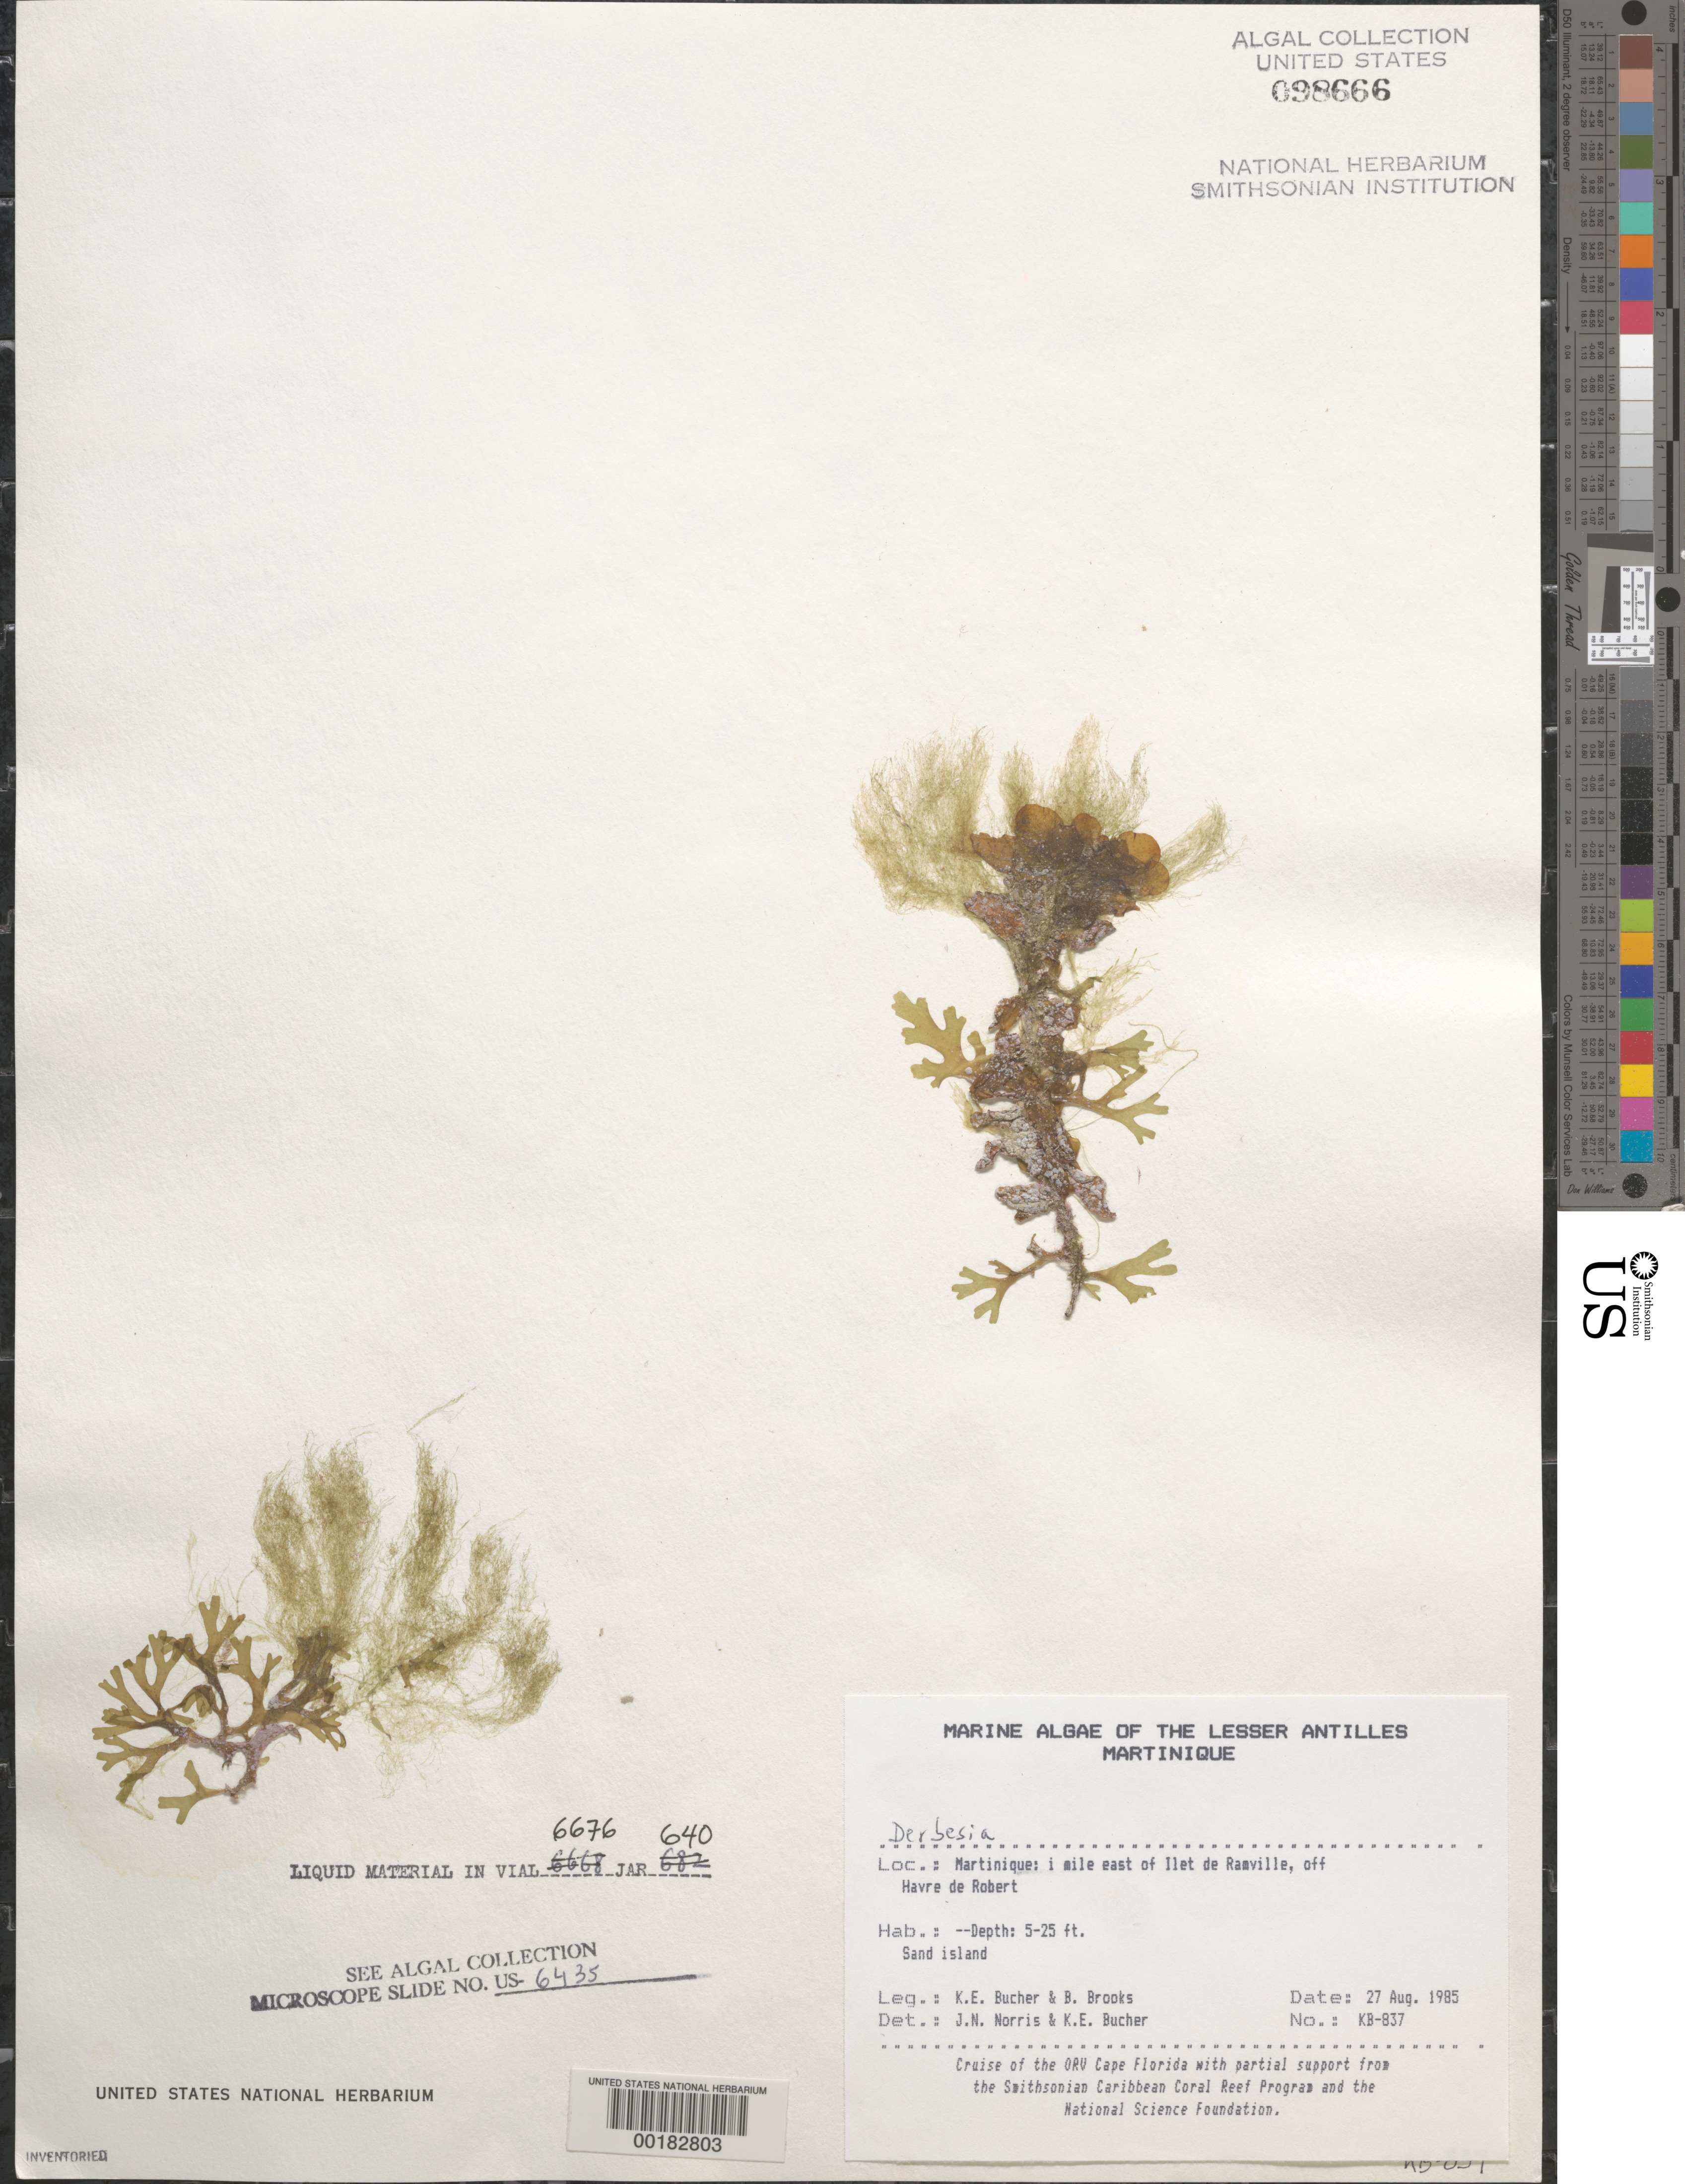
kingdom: Plantae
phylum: Chlorophyta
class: Ulvophyceae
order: Bryopsidales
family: Derbesiaceae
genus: Derbesia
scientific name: Derbesia sp.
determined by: Norris, J. N.; Bucher, K. E.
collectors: K. E. Bucher & B. Brooks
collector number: Kb-837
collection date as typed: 27 Aug 1985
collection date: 1985-08-27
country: Martinique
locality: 1 mile east of Ilet de Ramville, off Havre du Robert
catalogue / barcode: US 98666